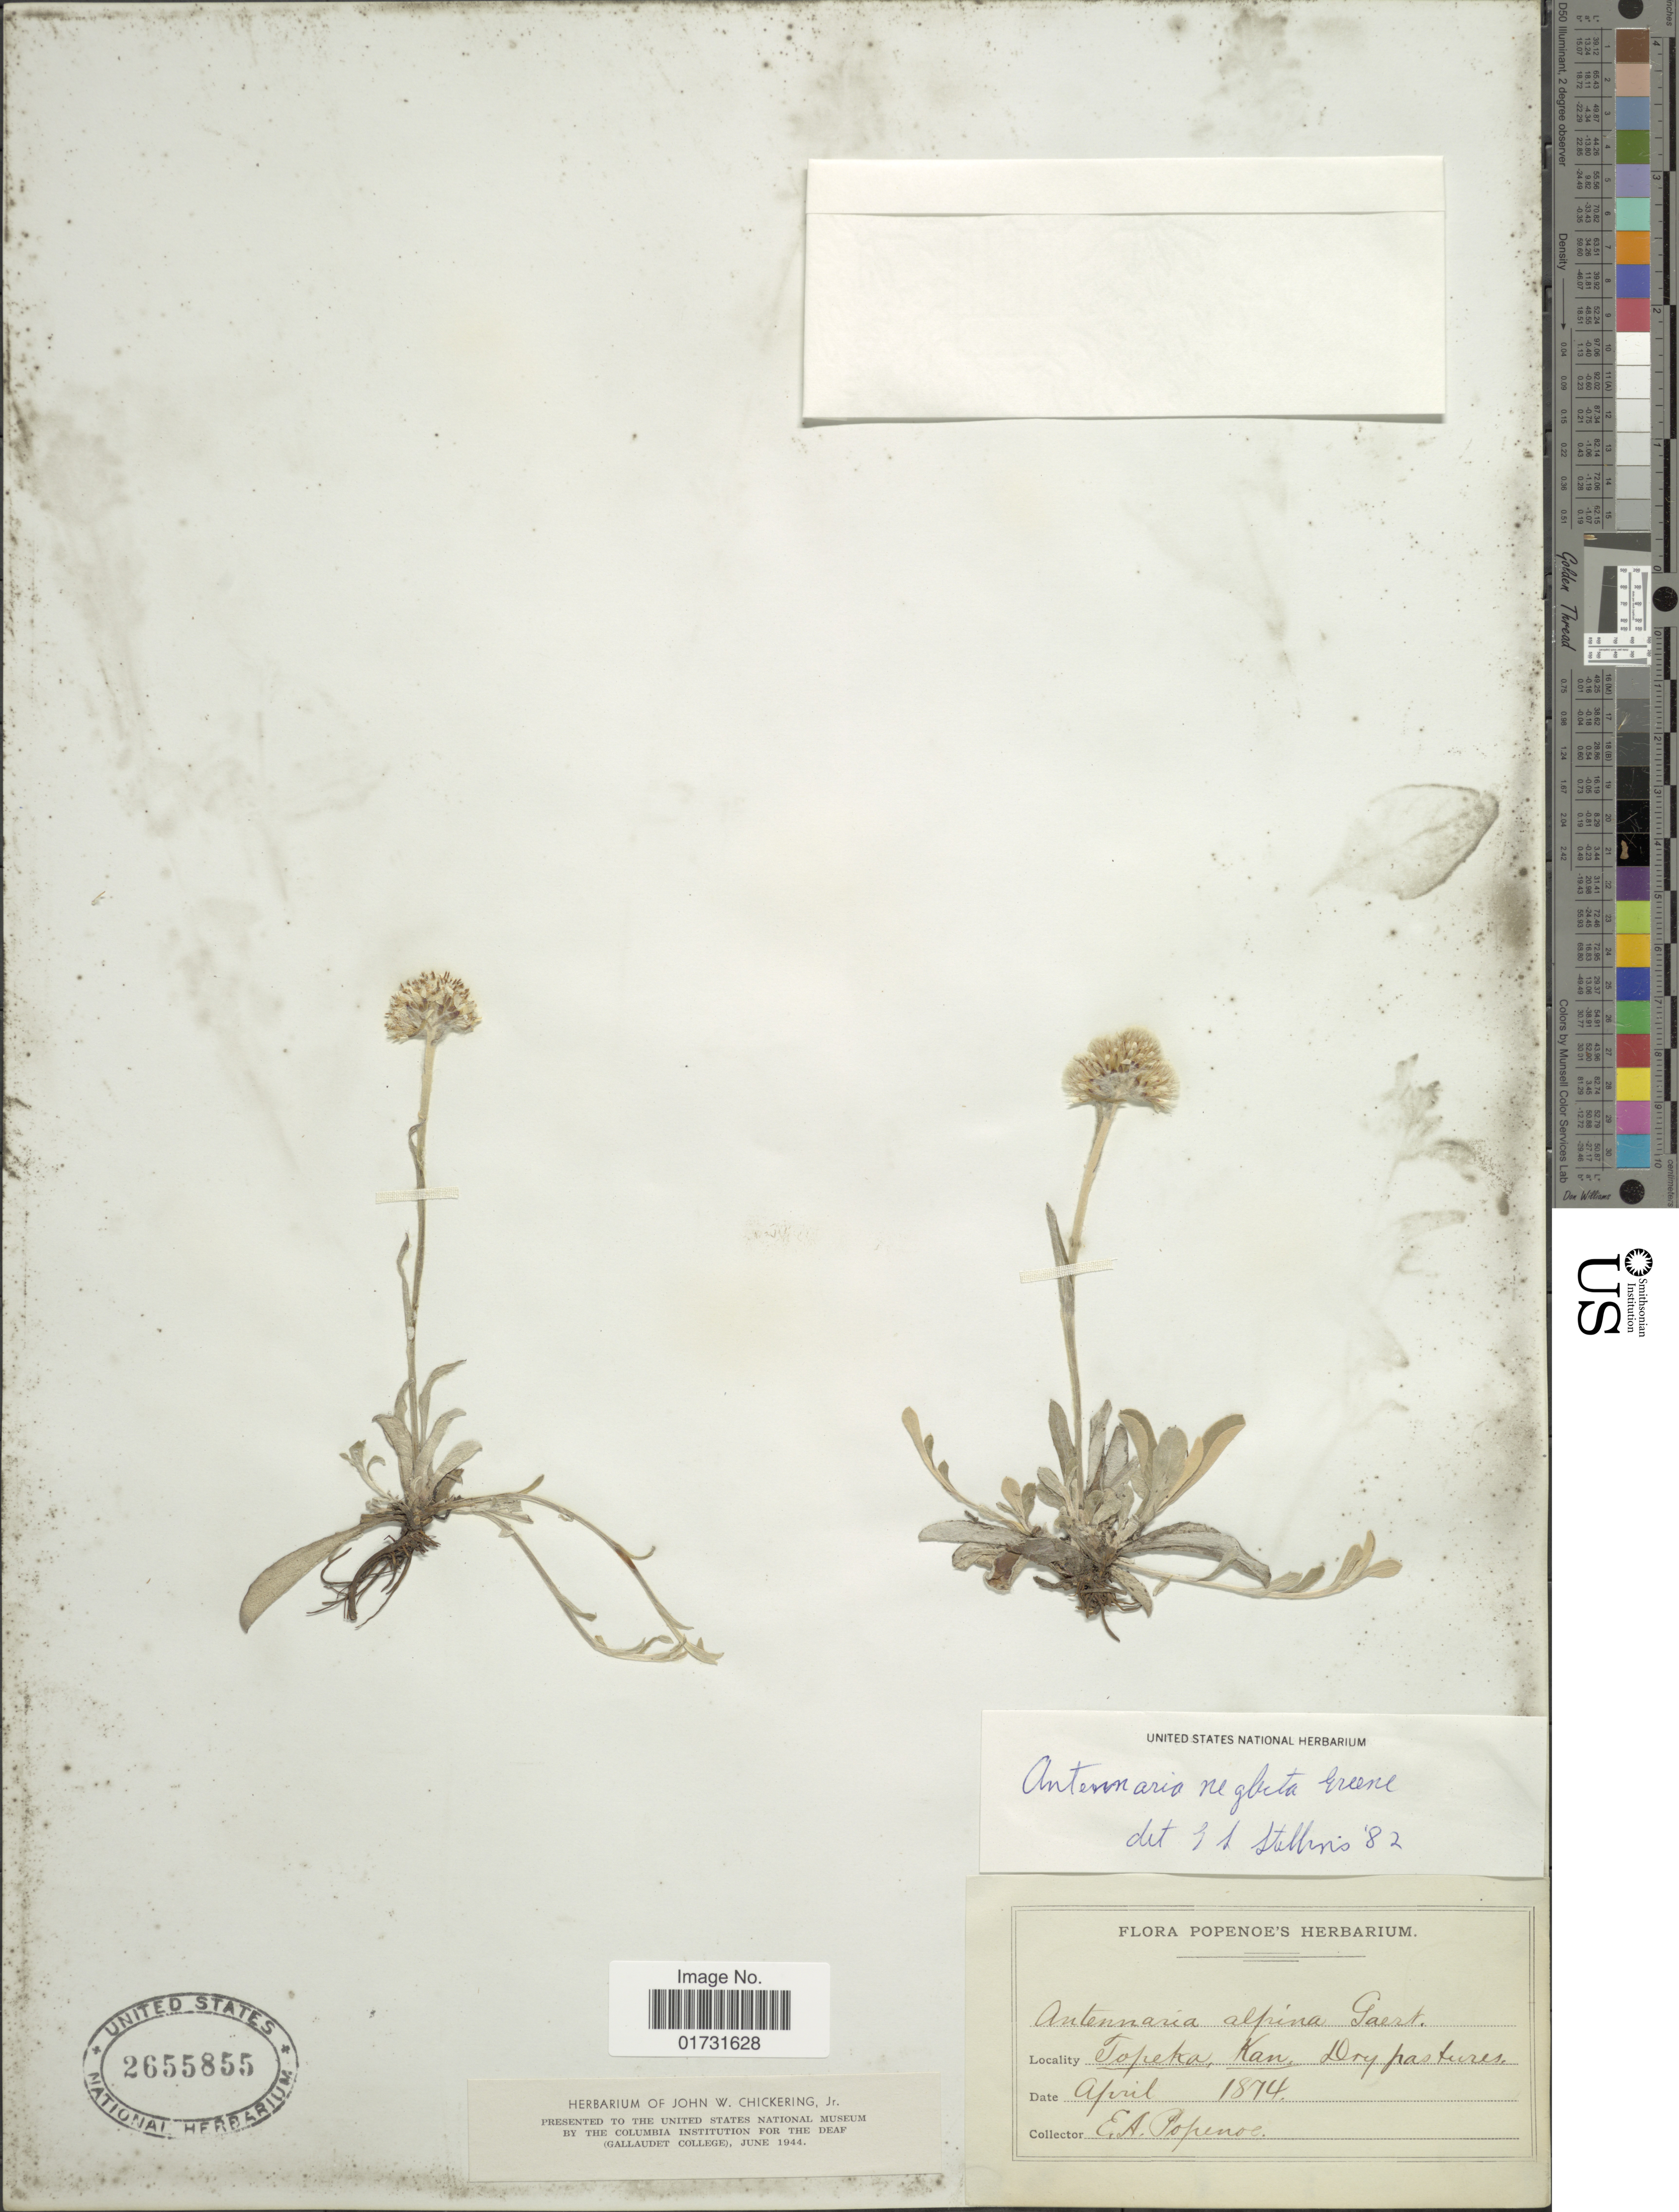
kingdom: Plantae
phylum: Tracheophyta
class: Magnoliopsida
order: Asterales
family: Asteraceae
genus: Antennaria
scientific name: Antennaria neglecta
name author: Greene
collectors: E. A. Popenoe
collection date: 1874-04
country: United States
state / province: Kansas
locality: Topeka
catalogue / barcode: US 2655855